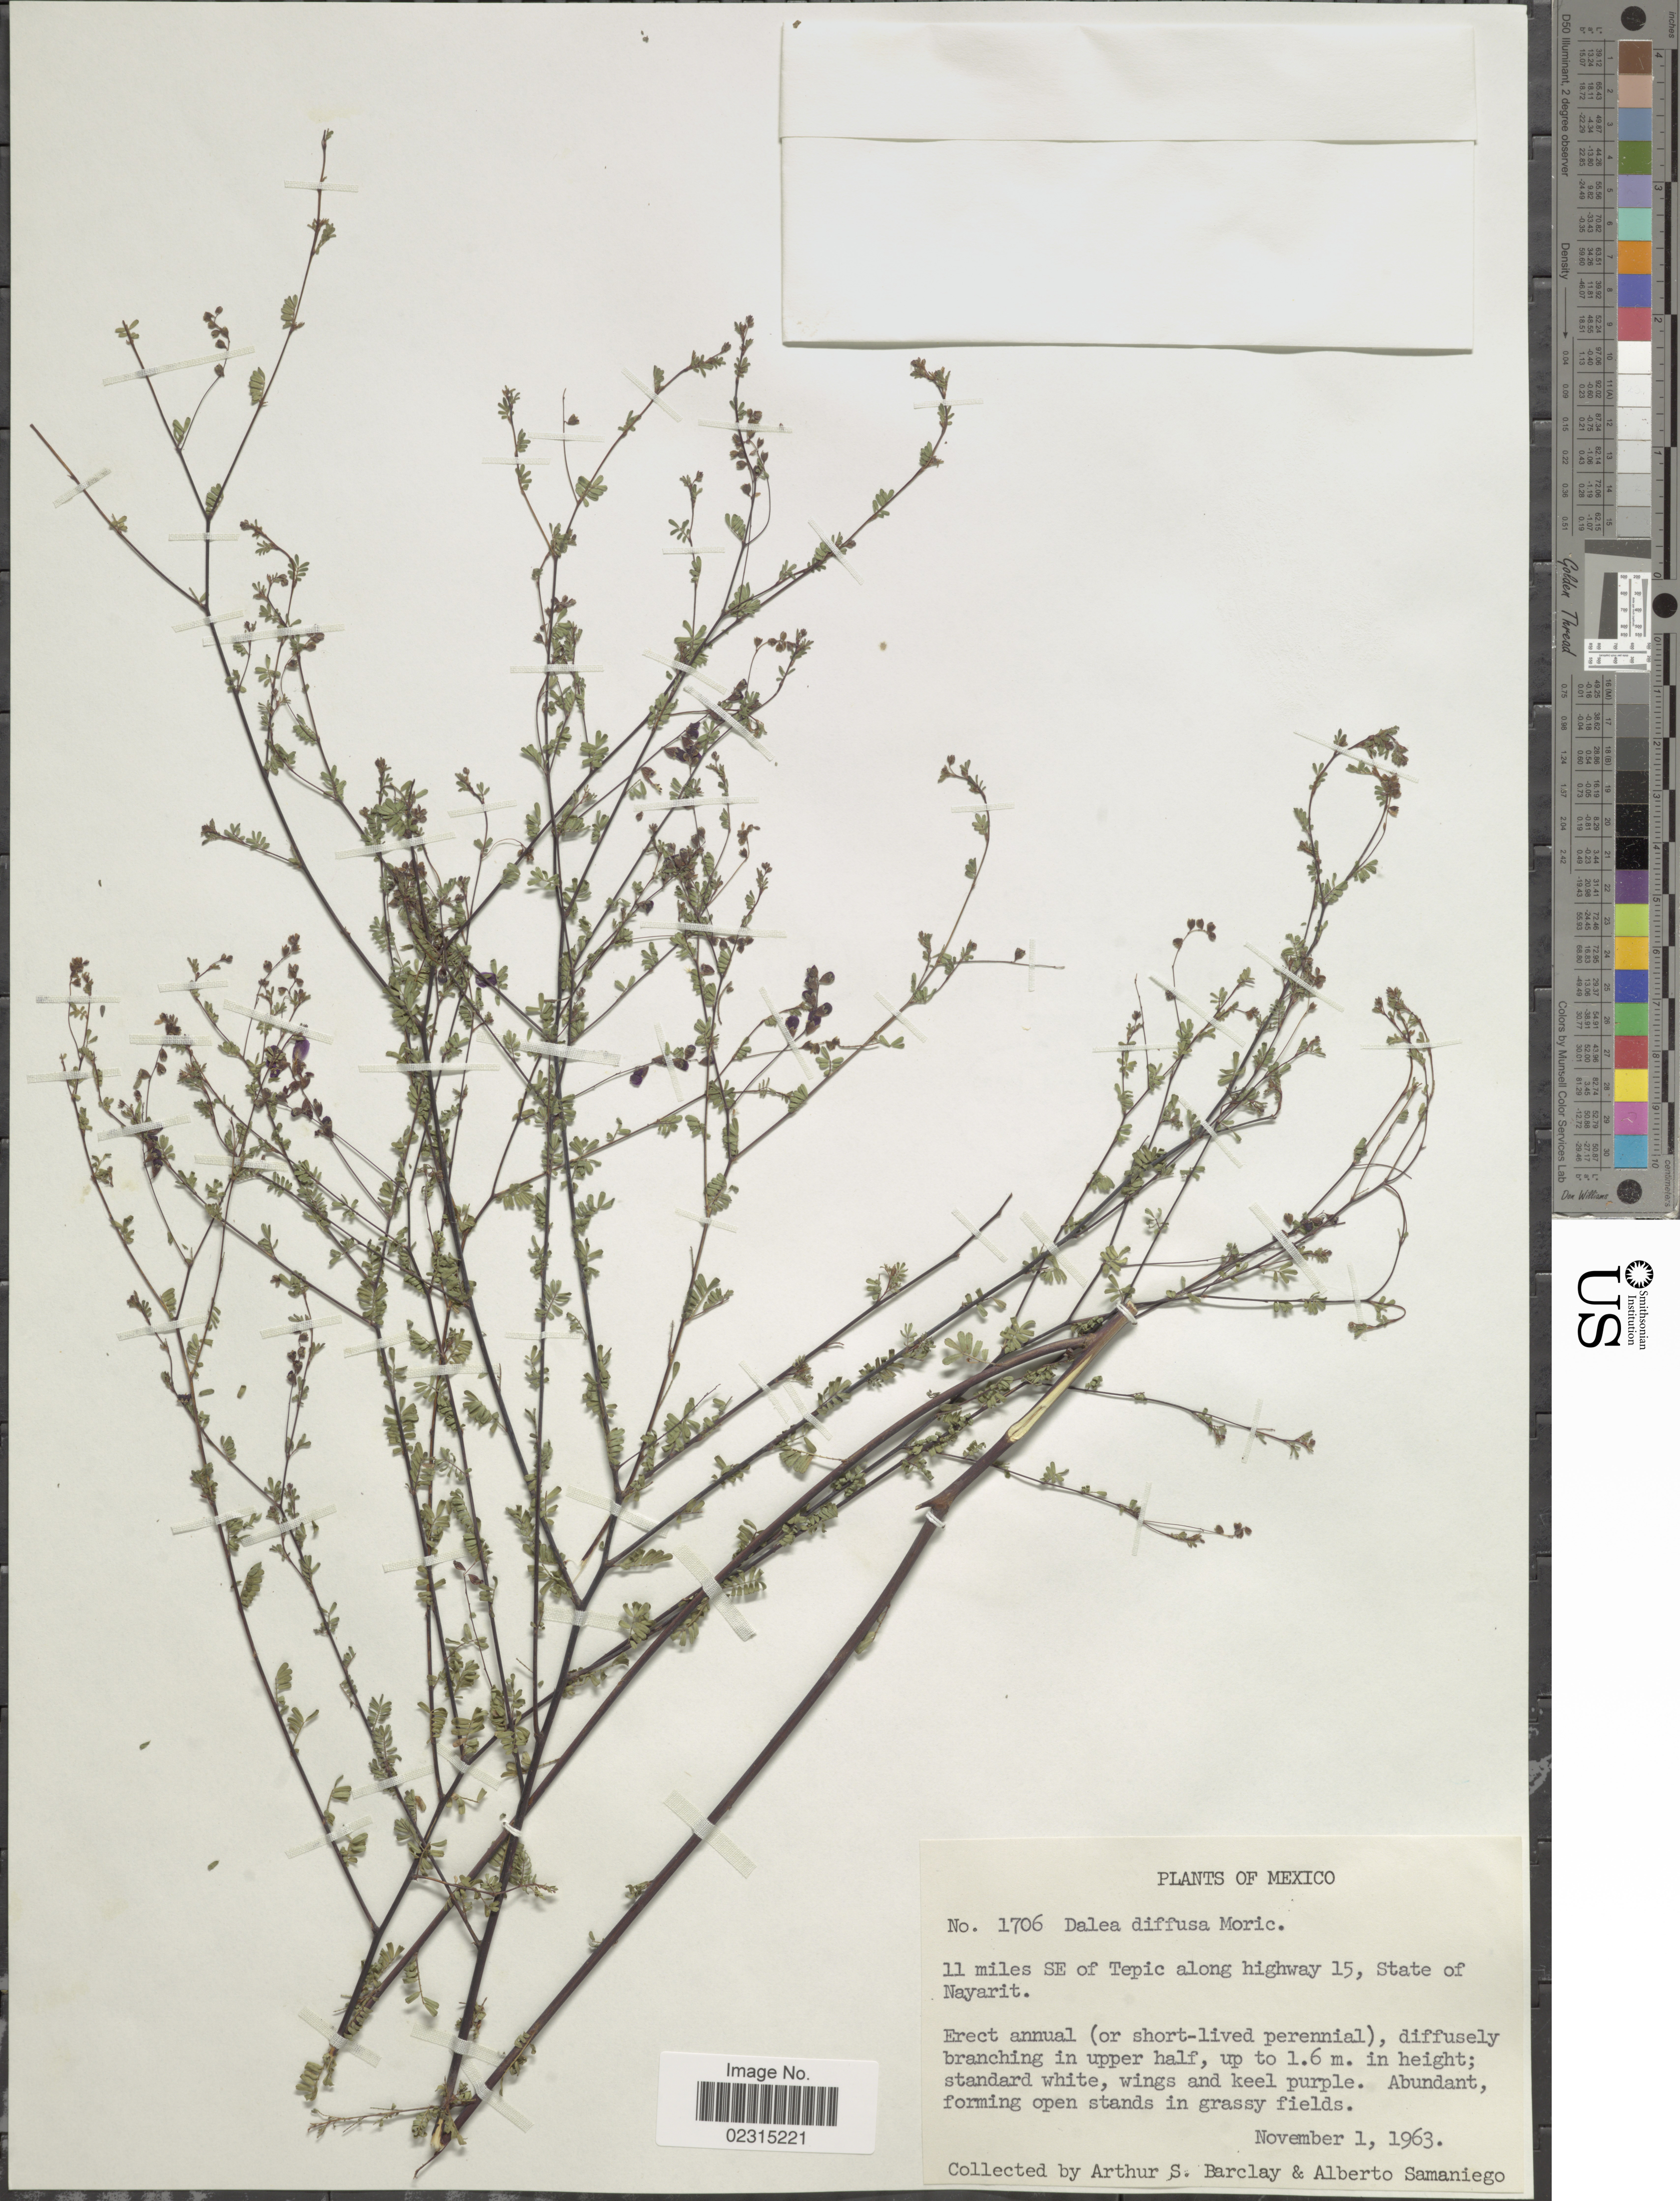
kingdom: Plantae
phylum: Tracheophyta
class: Magnoliopsida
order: Fabales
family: Fabaceae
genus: Marina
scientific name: Marina diffusa var. diffusa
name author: (Moric.) Barneby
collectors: A. S. Barclay & A. V. Samaniego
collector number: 1706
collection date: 1963-11-01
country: Mexico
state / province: Nayarit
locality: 11 miles SE of Tepic along highway 15